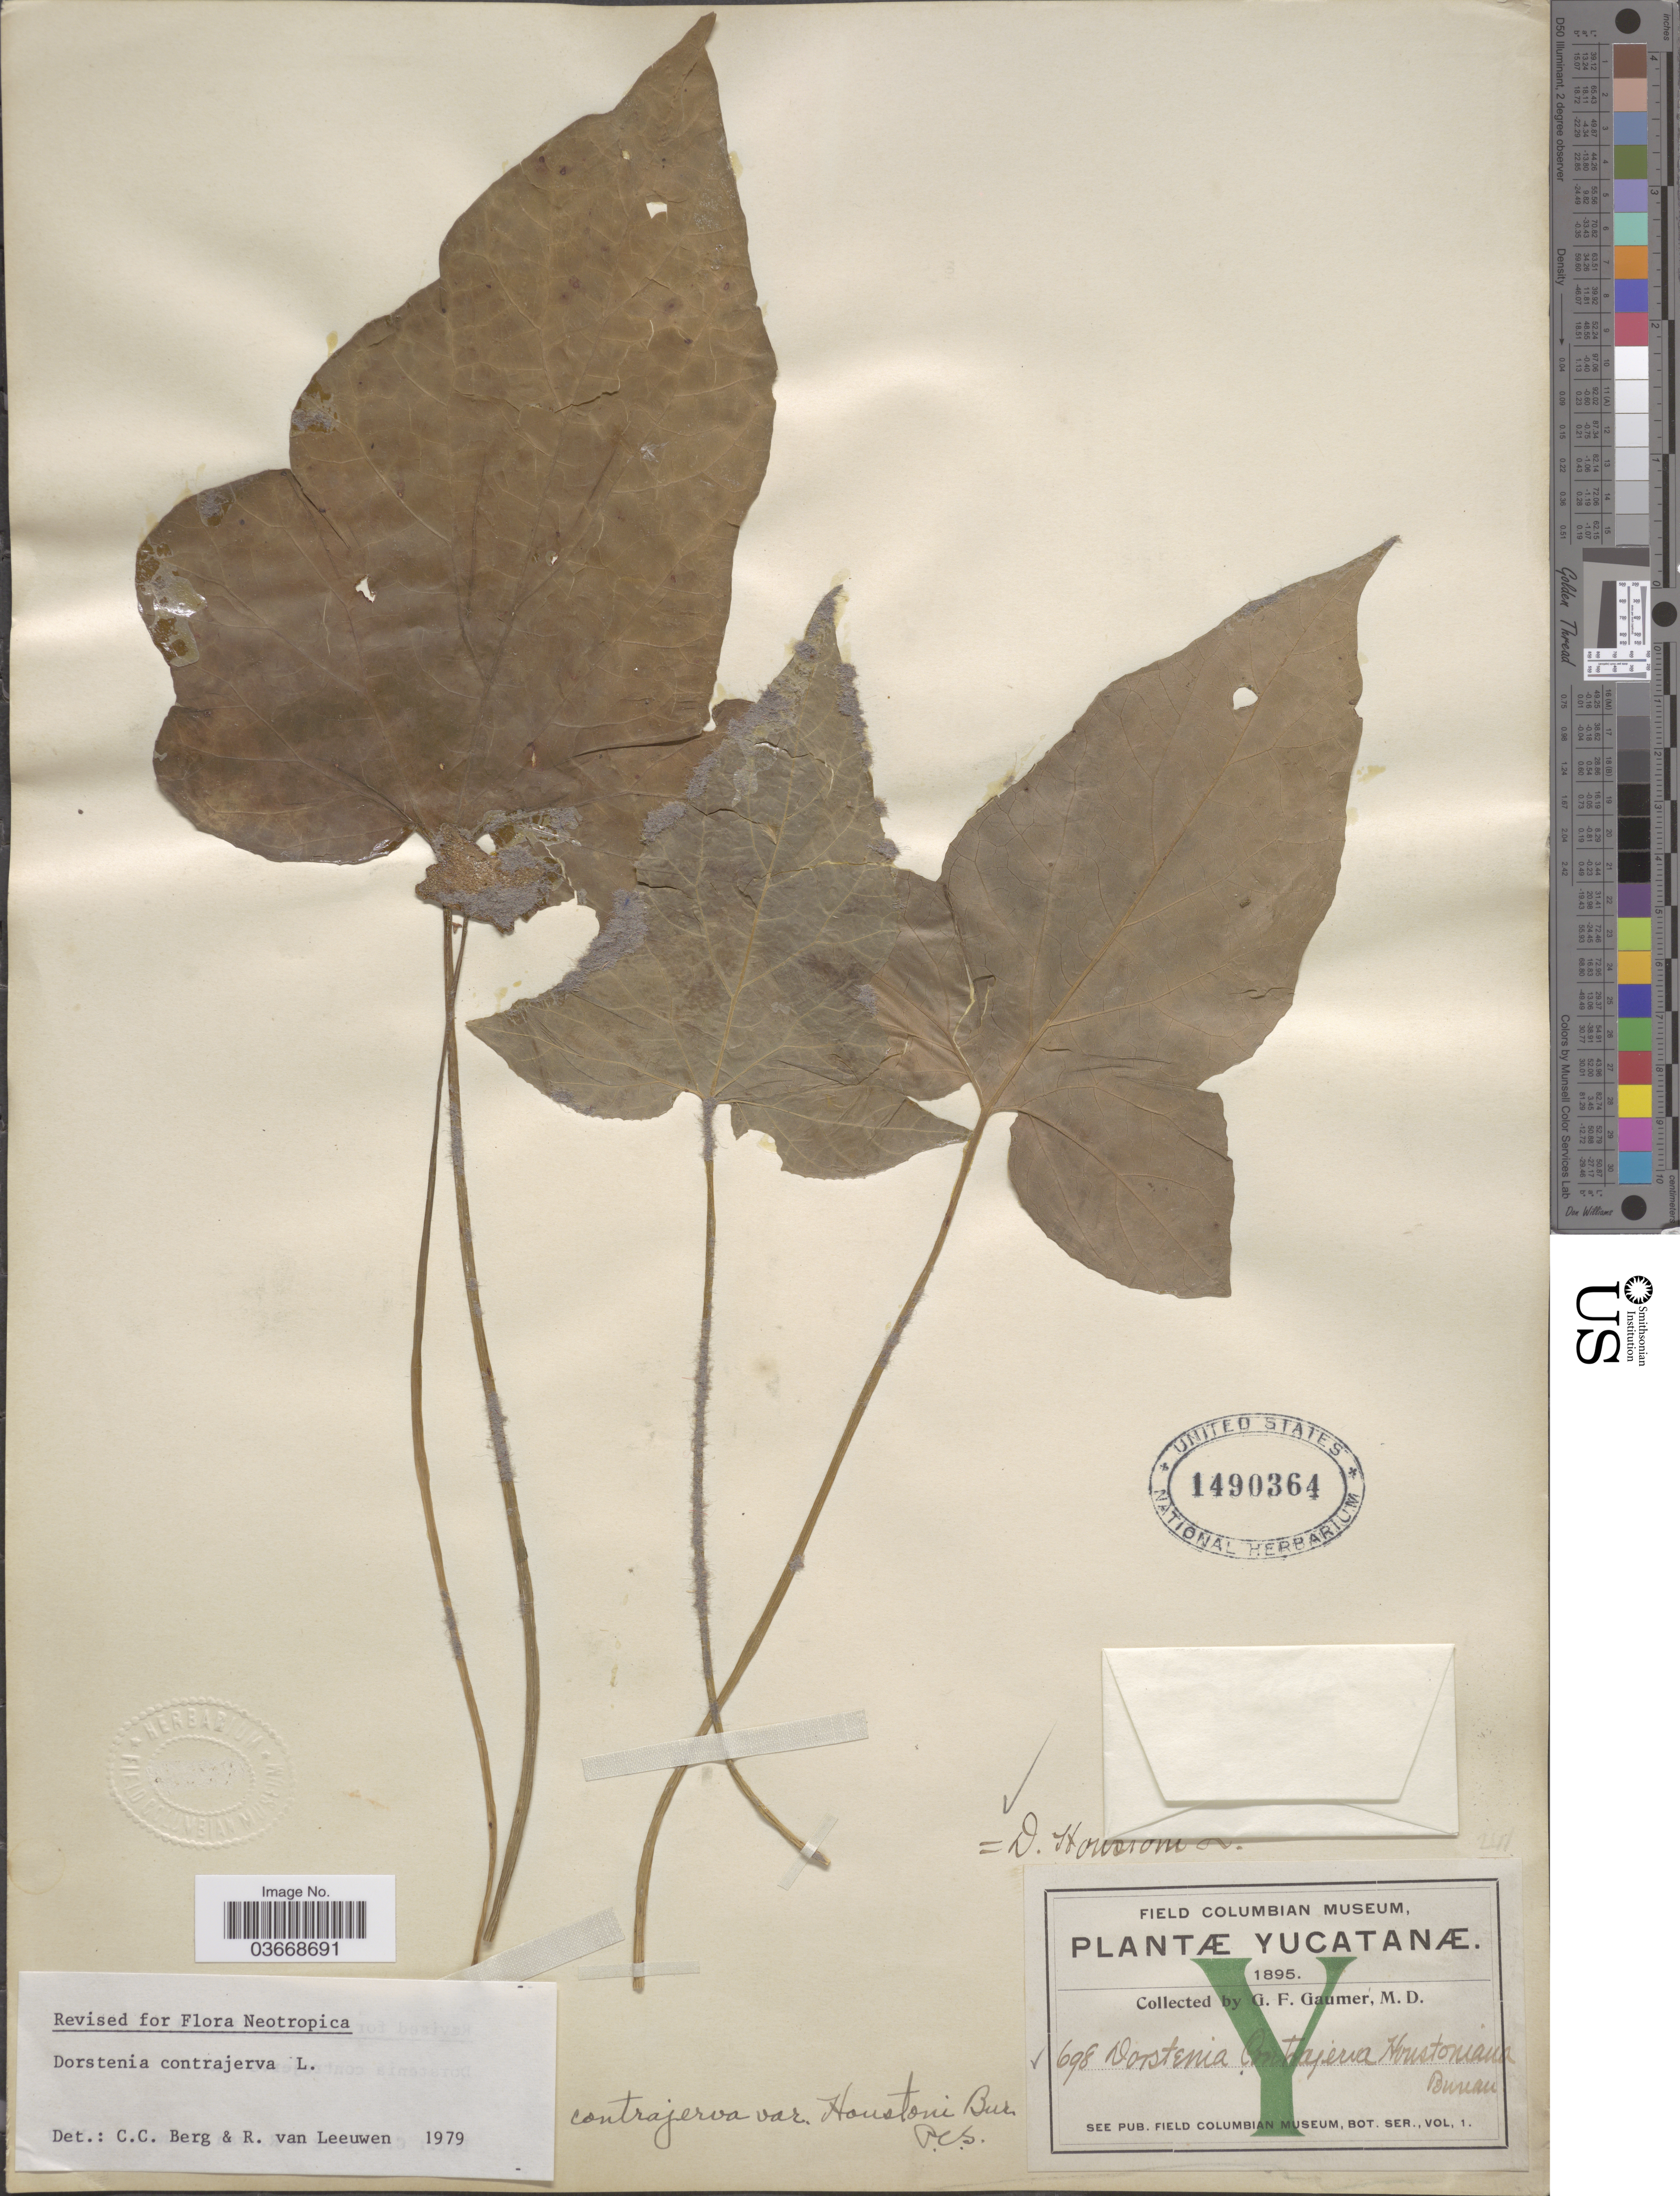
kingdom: Plantae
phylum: Tracheophyta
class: Magnoliopsida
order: Rosales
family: Moraceae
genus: Dorstenia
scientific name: Dorstenia contrajerva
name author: L.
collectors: G. F. Gaumer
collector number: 698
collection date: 1895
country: Mexico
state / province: Yucatán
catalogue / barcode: US 1490364